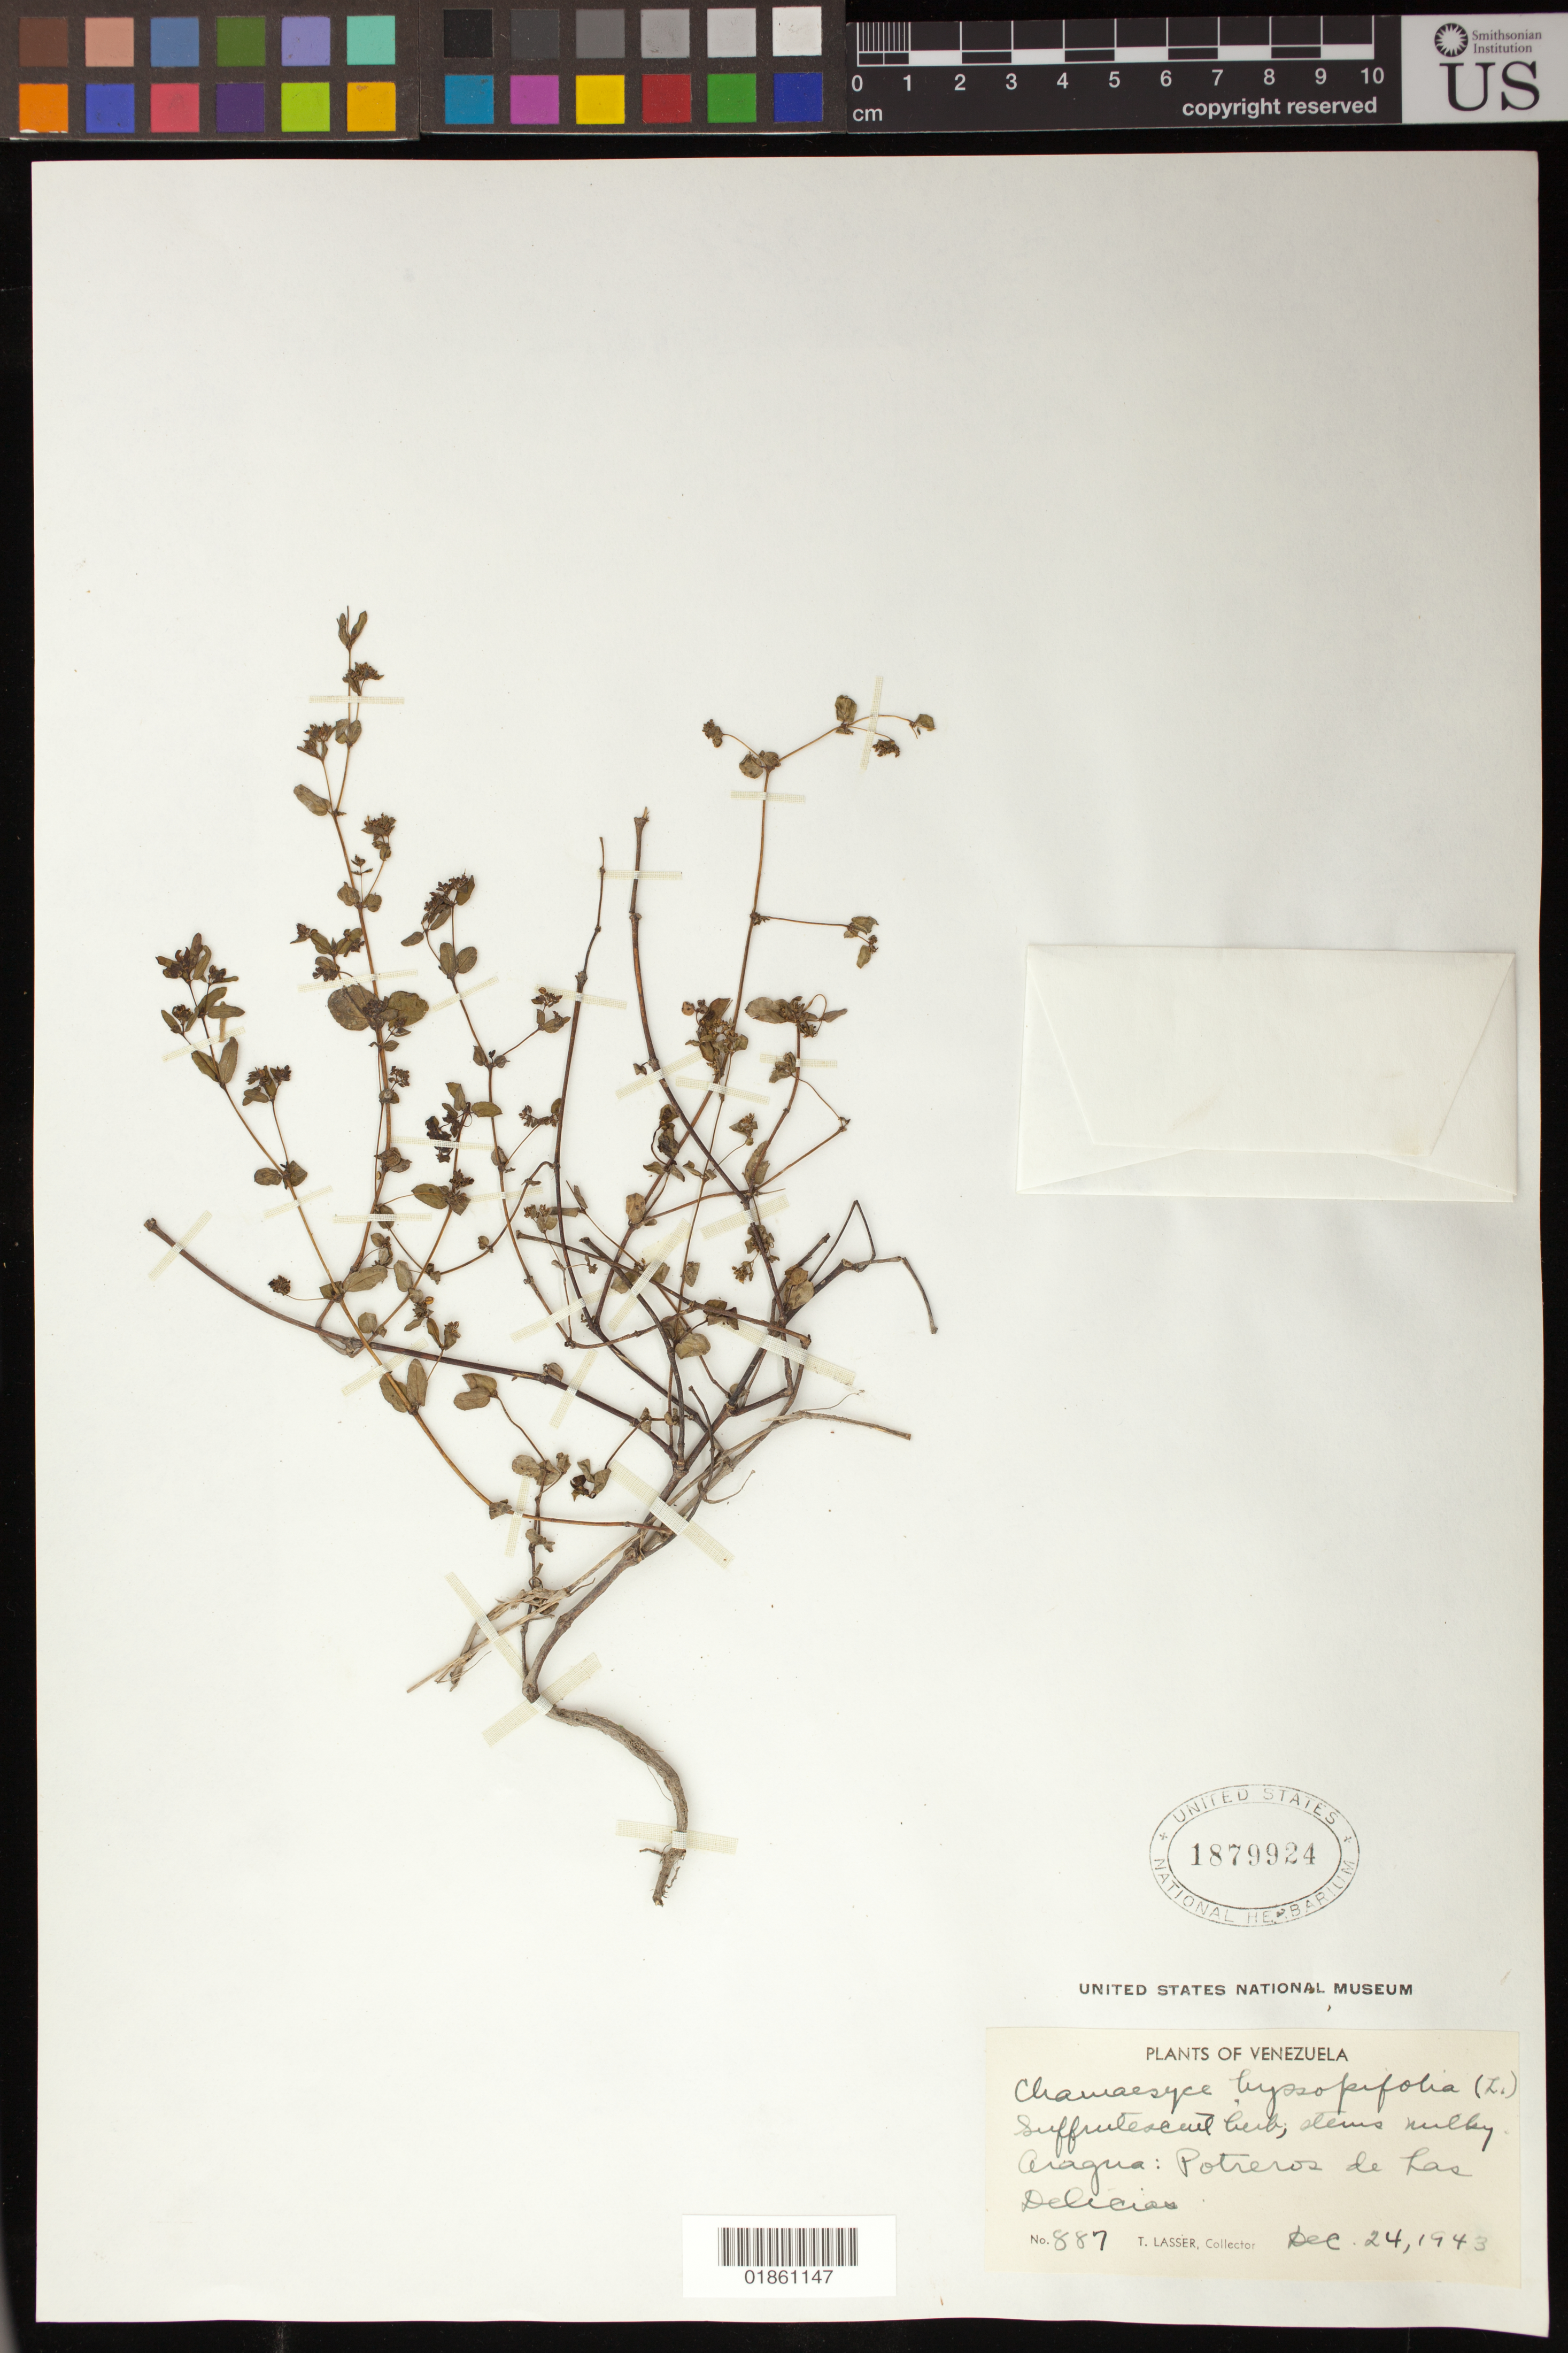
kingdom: Plantae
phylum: Tracheophyta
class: Magnoliopsida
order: Malpighiales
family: Euphorbiaceae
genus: Euphorbia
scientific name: Euphorbia hyssopifolia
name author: L.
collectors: T. Lasser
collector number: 887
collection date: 1943-12-24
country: Venezuela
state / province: Aragua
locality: Potreros de la Delicias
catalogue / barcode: US 1879924